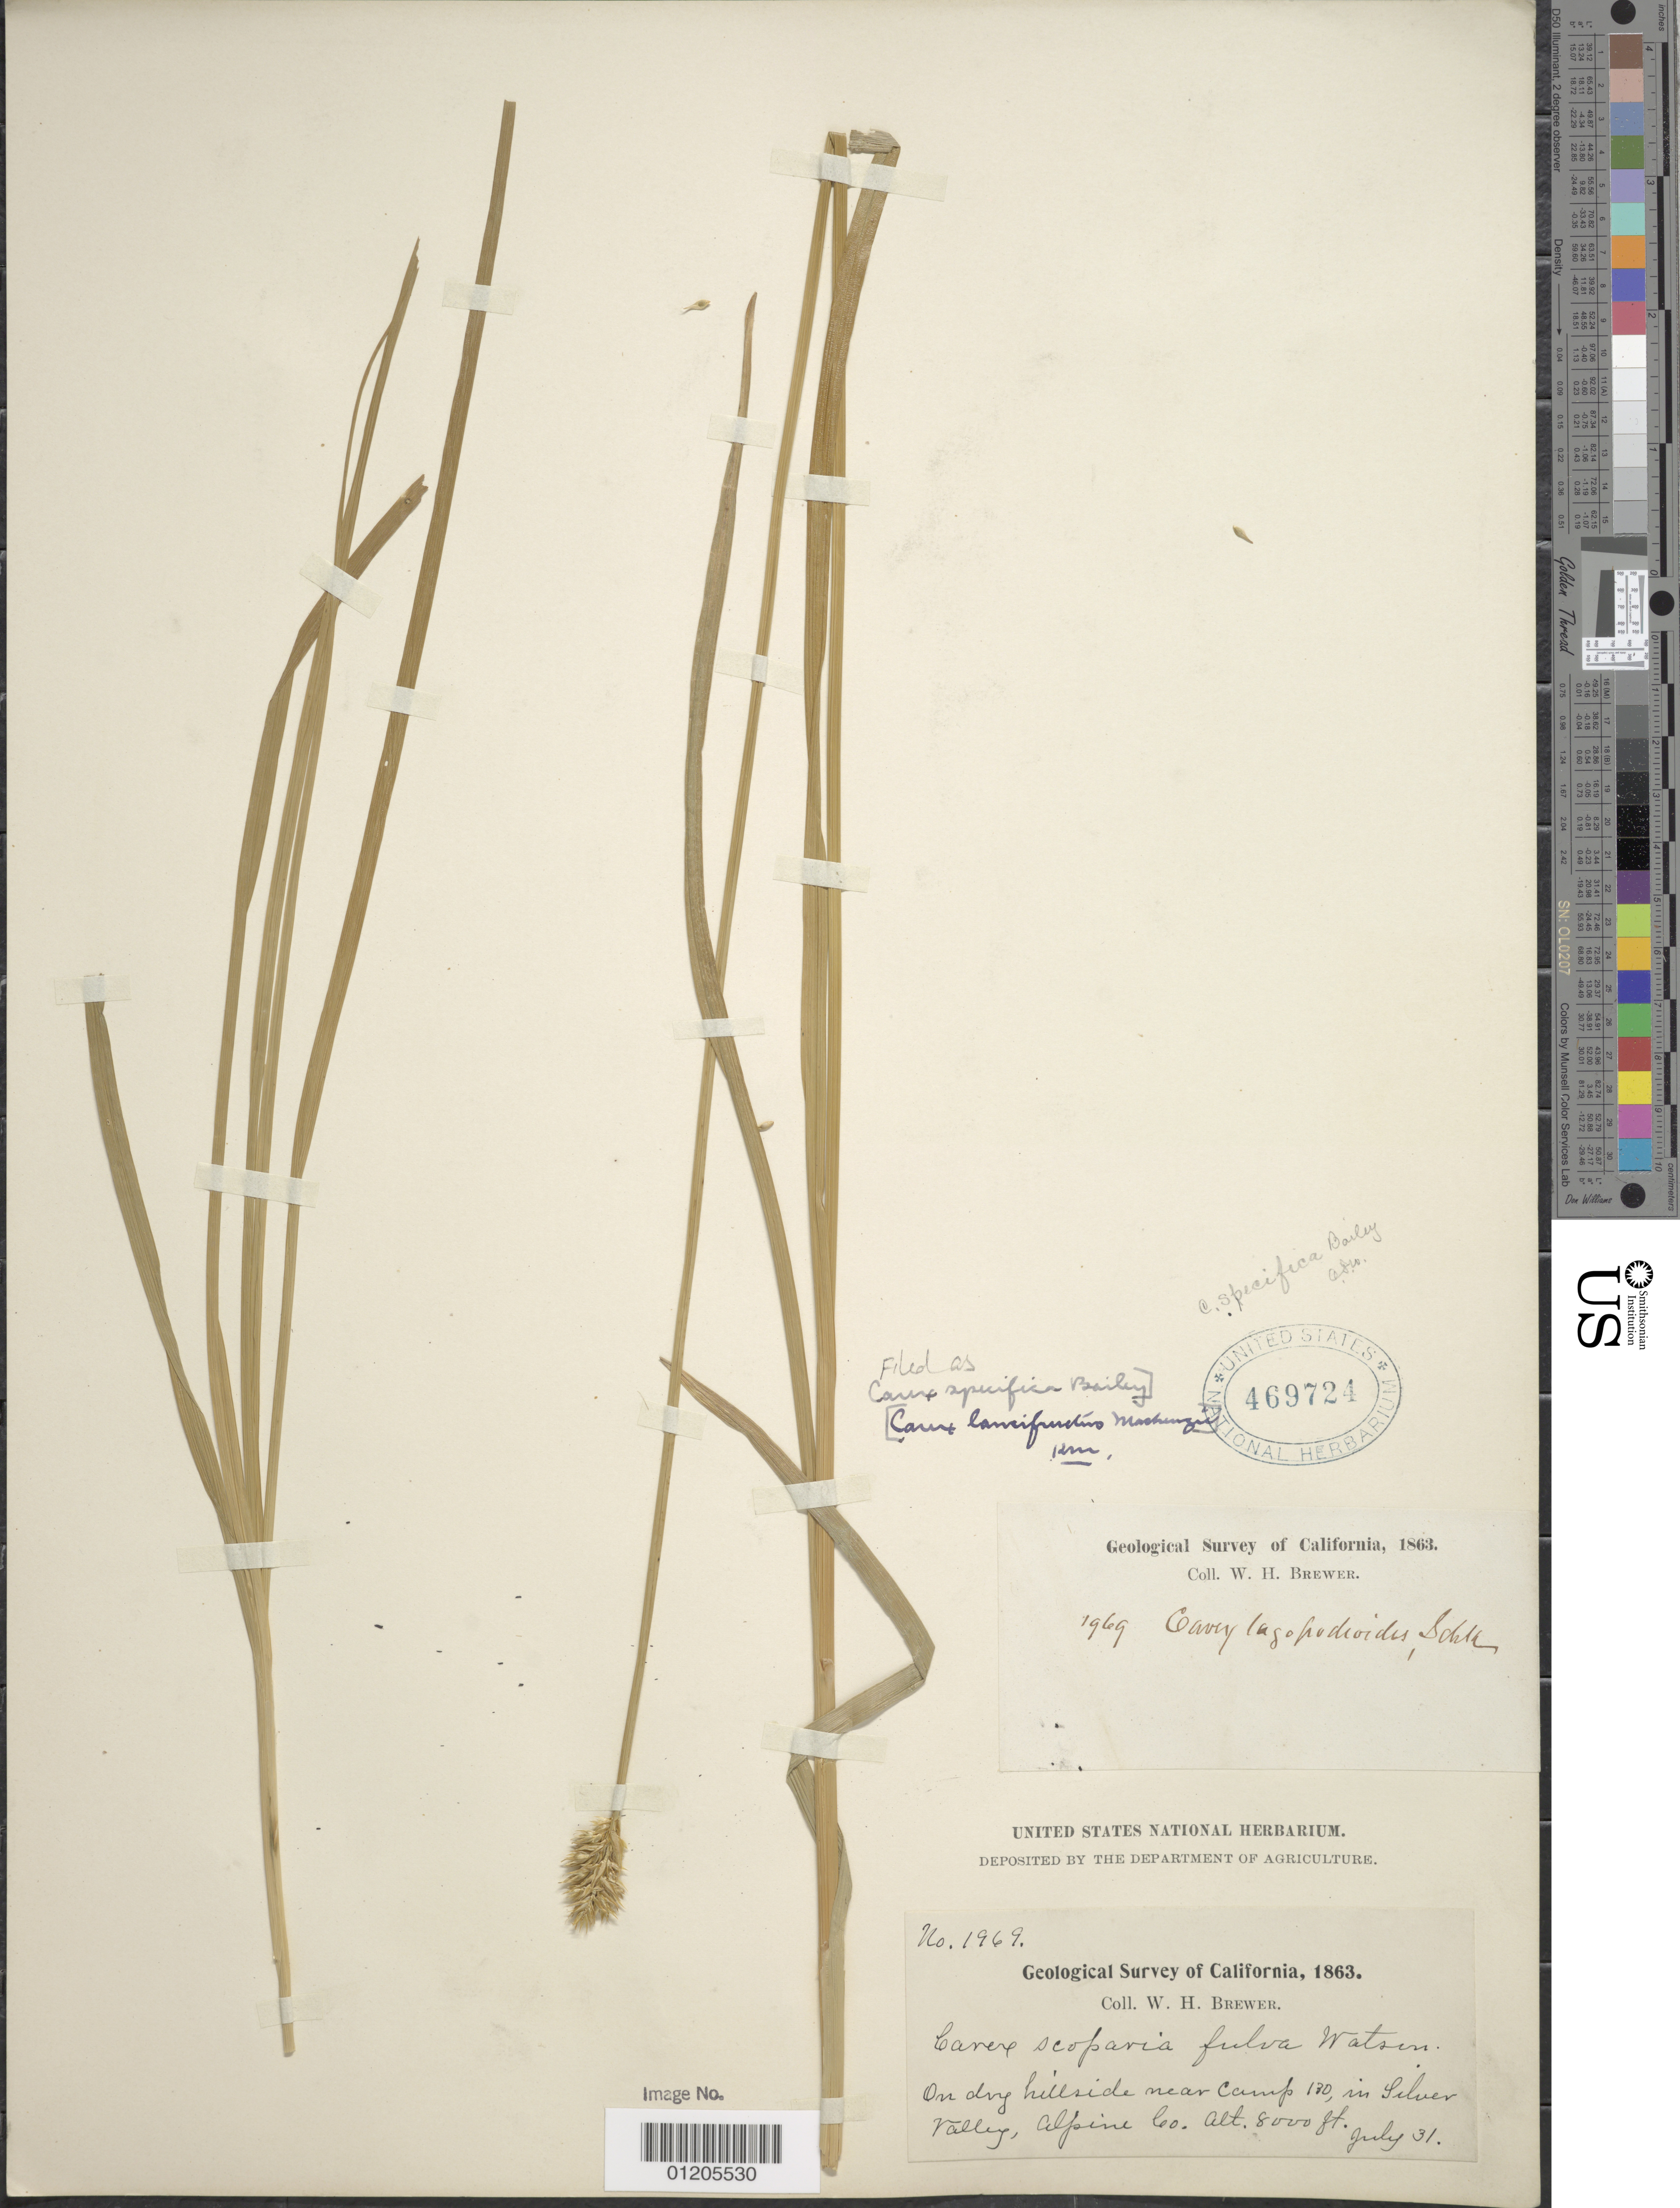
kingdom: Plantae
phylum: Tracheophyta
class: Liliopsida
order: Poales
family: Cyperaceae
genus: Carex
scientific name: Carex specifica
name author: L.H. Bailey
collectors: W. H. Brewer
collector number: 1969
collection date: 1863-07-31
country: United States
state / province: California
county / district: Alpine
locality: Near camp 130, Silver Valley.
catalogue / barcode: US 469724